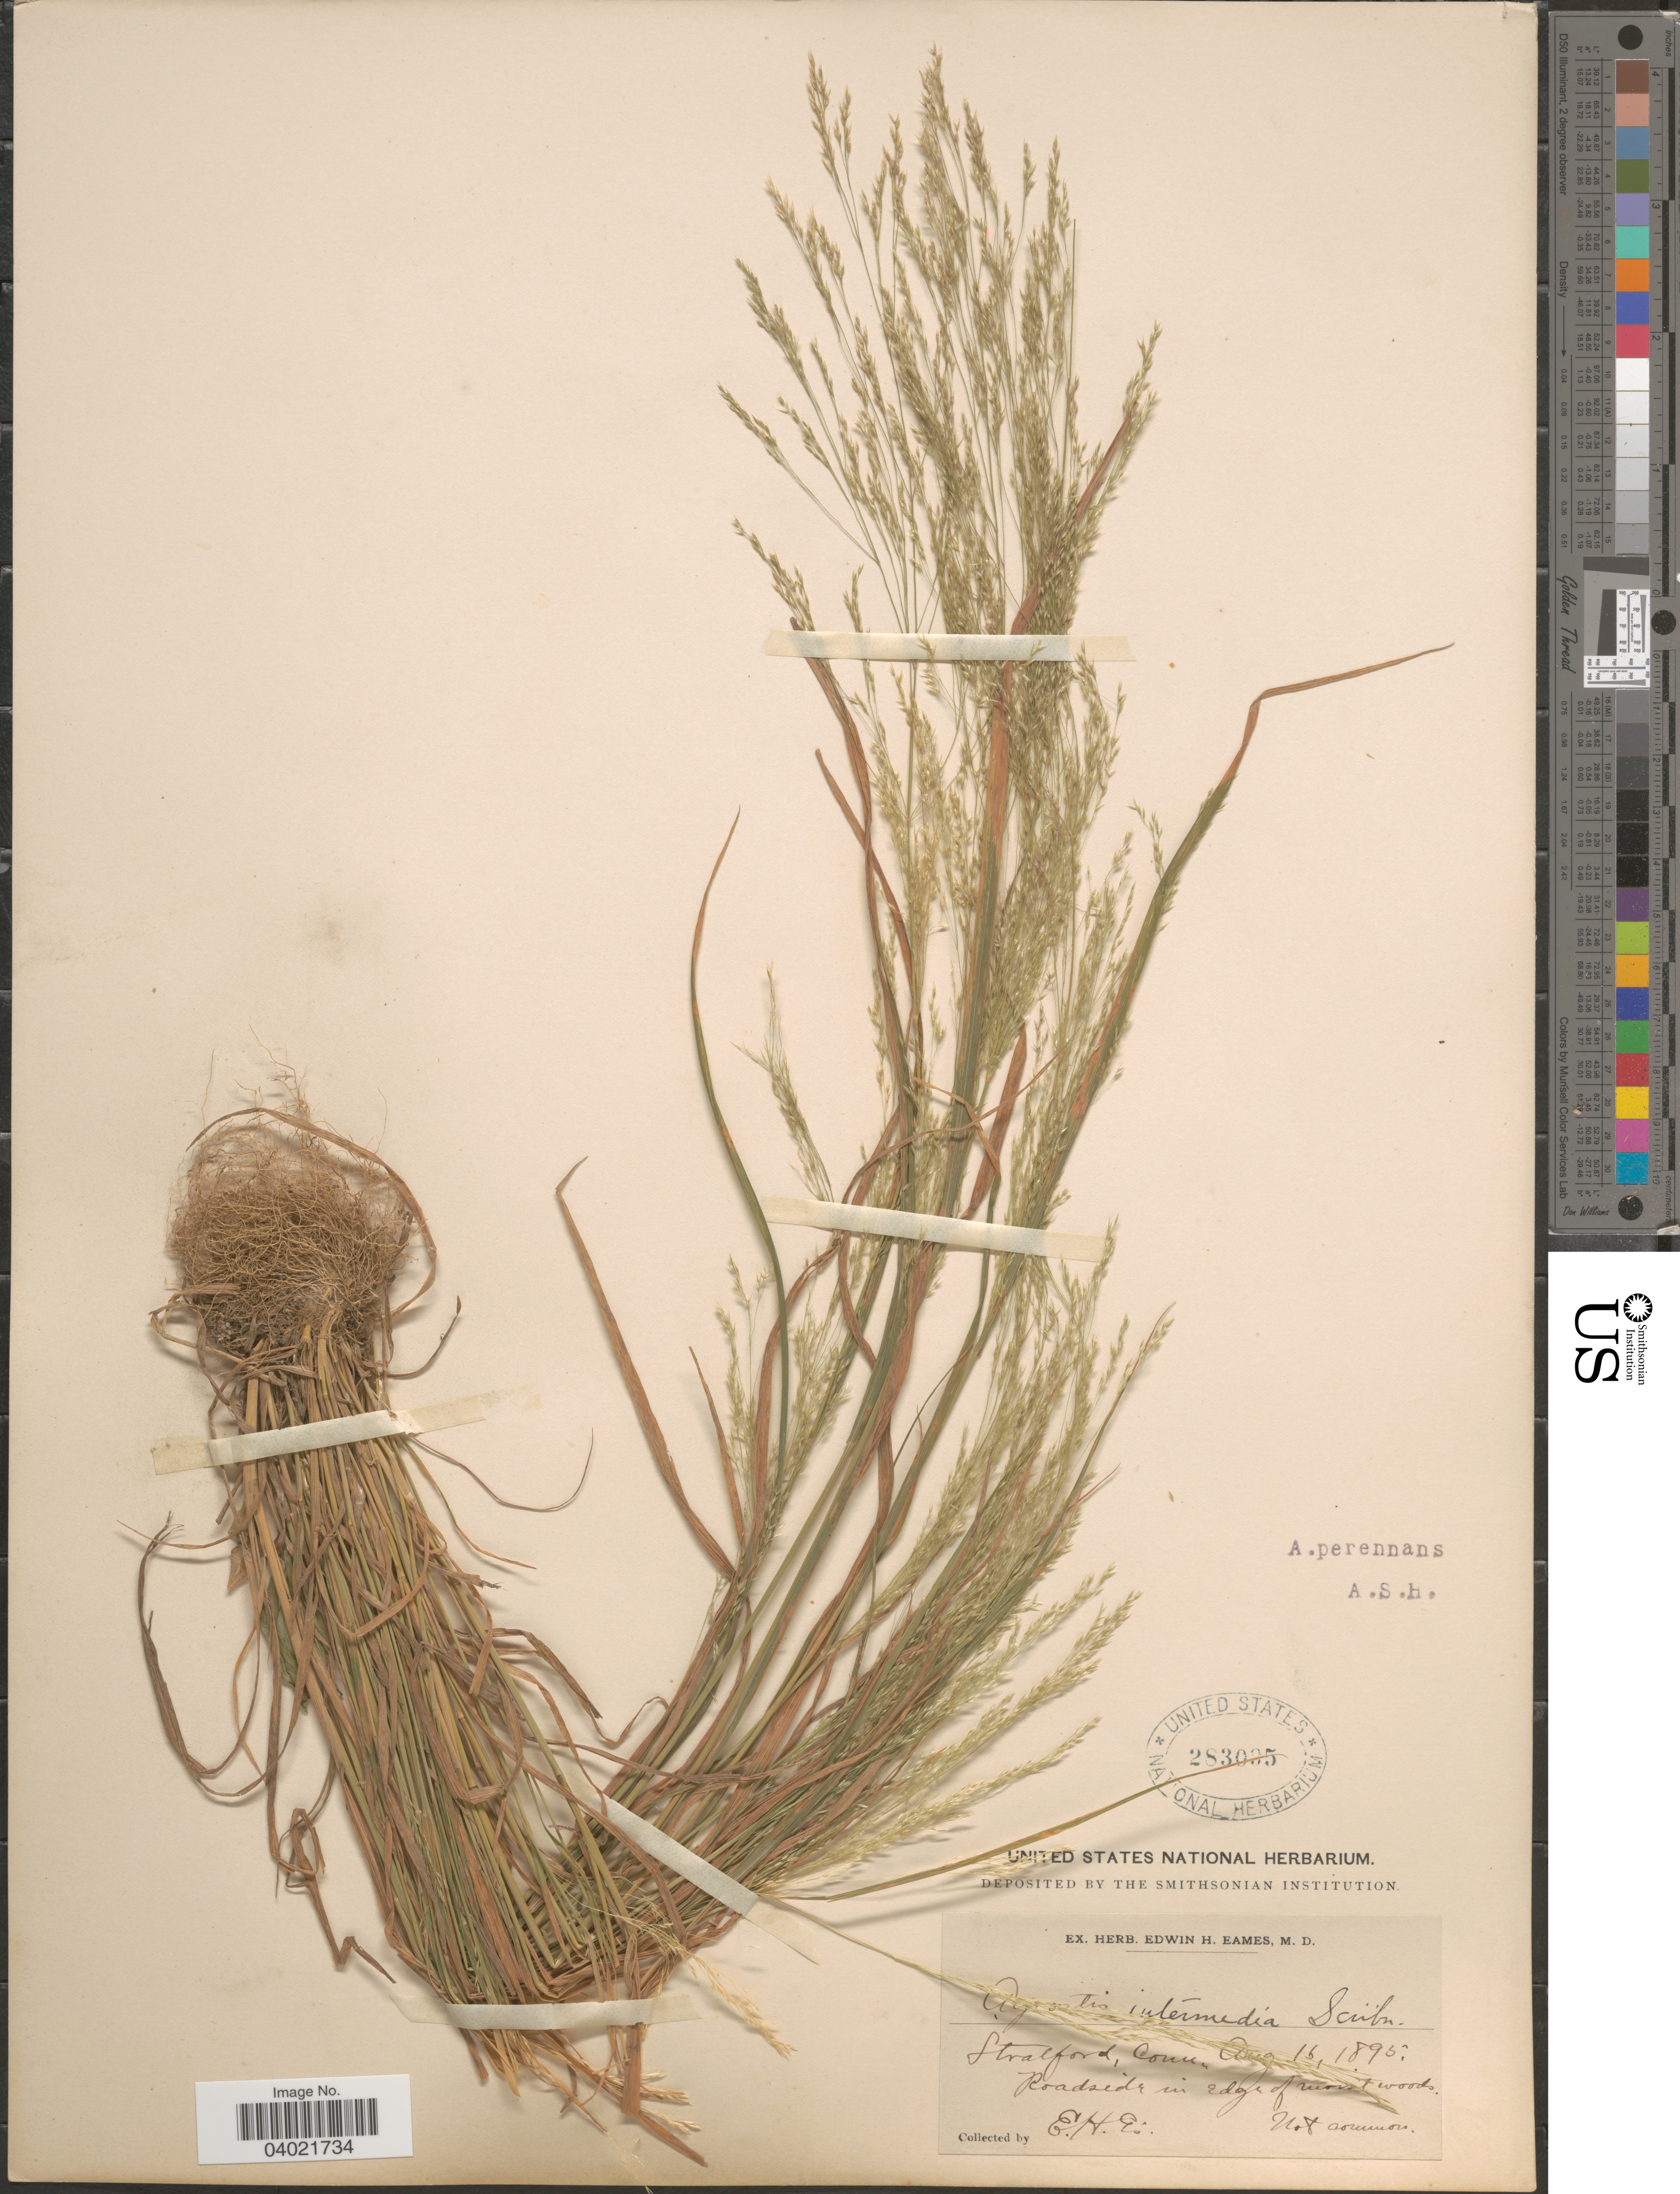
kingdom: Plantae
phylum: Tracheophyta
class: Liliopsida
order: Poales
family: Poaceae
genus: Agrostis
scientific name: Agrostis perennans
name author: (Walter) Tuck.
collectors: E. H. Eames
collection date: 1895-08-16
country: United States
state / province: Connecticut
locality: Stratford. Roadside in Edge of moist woods.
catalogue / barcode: US 283005